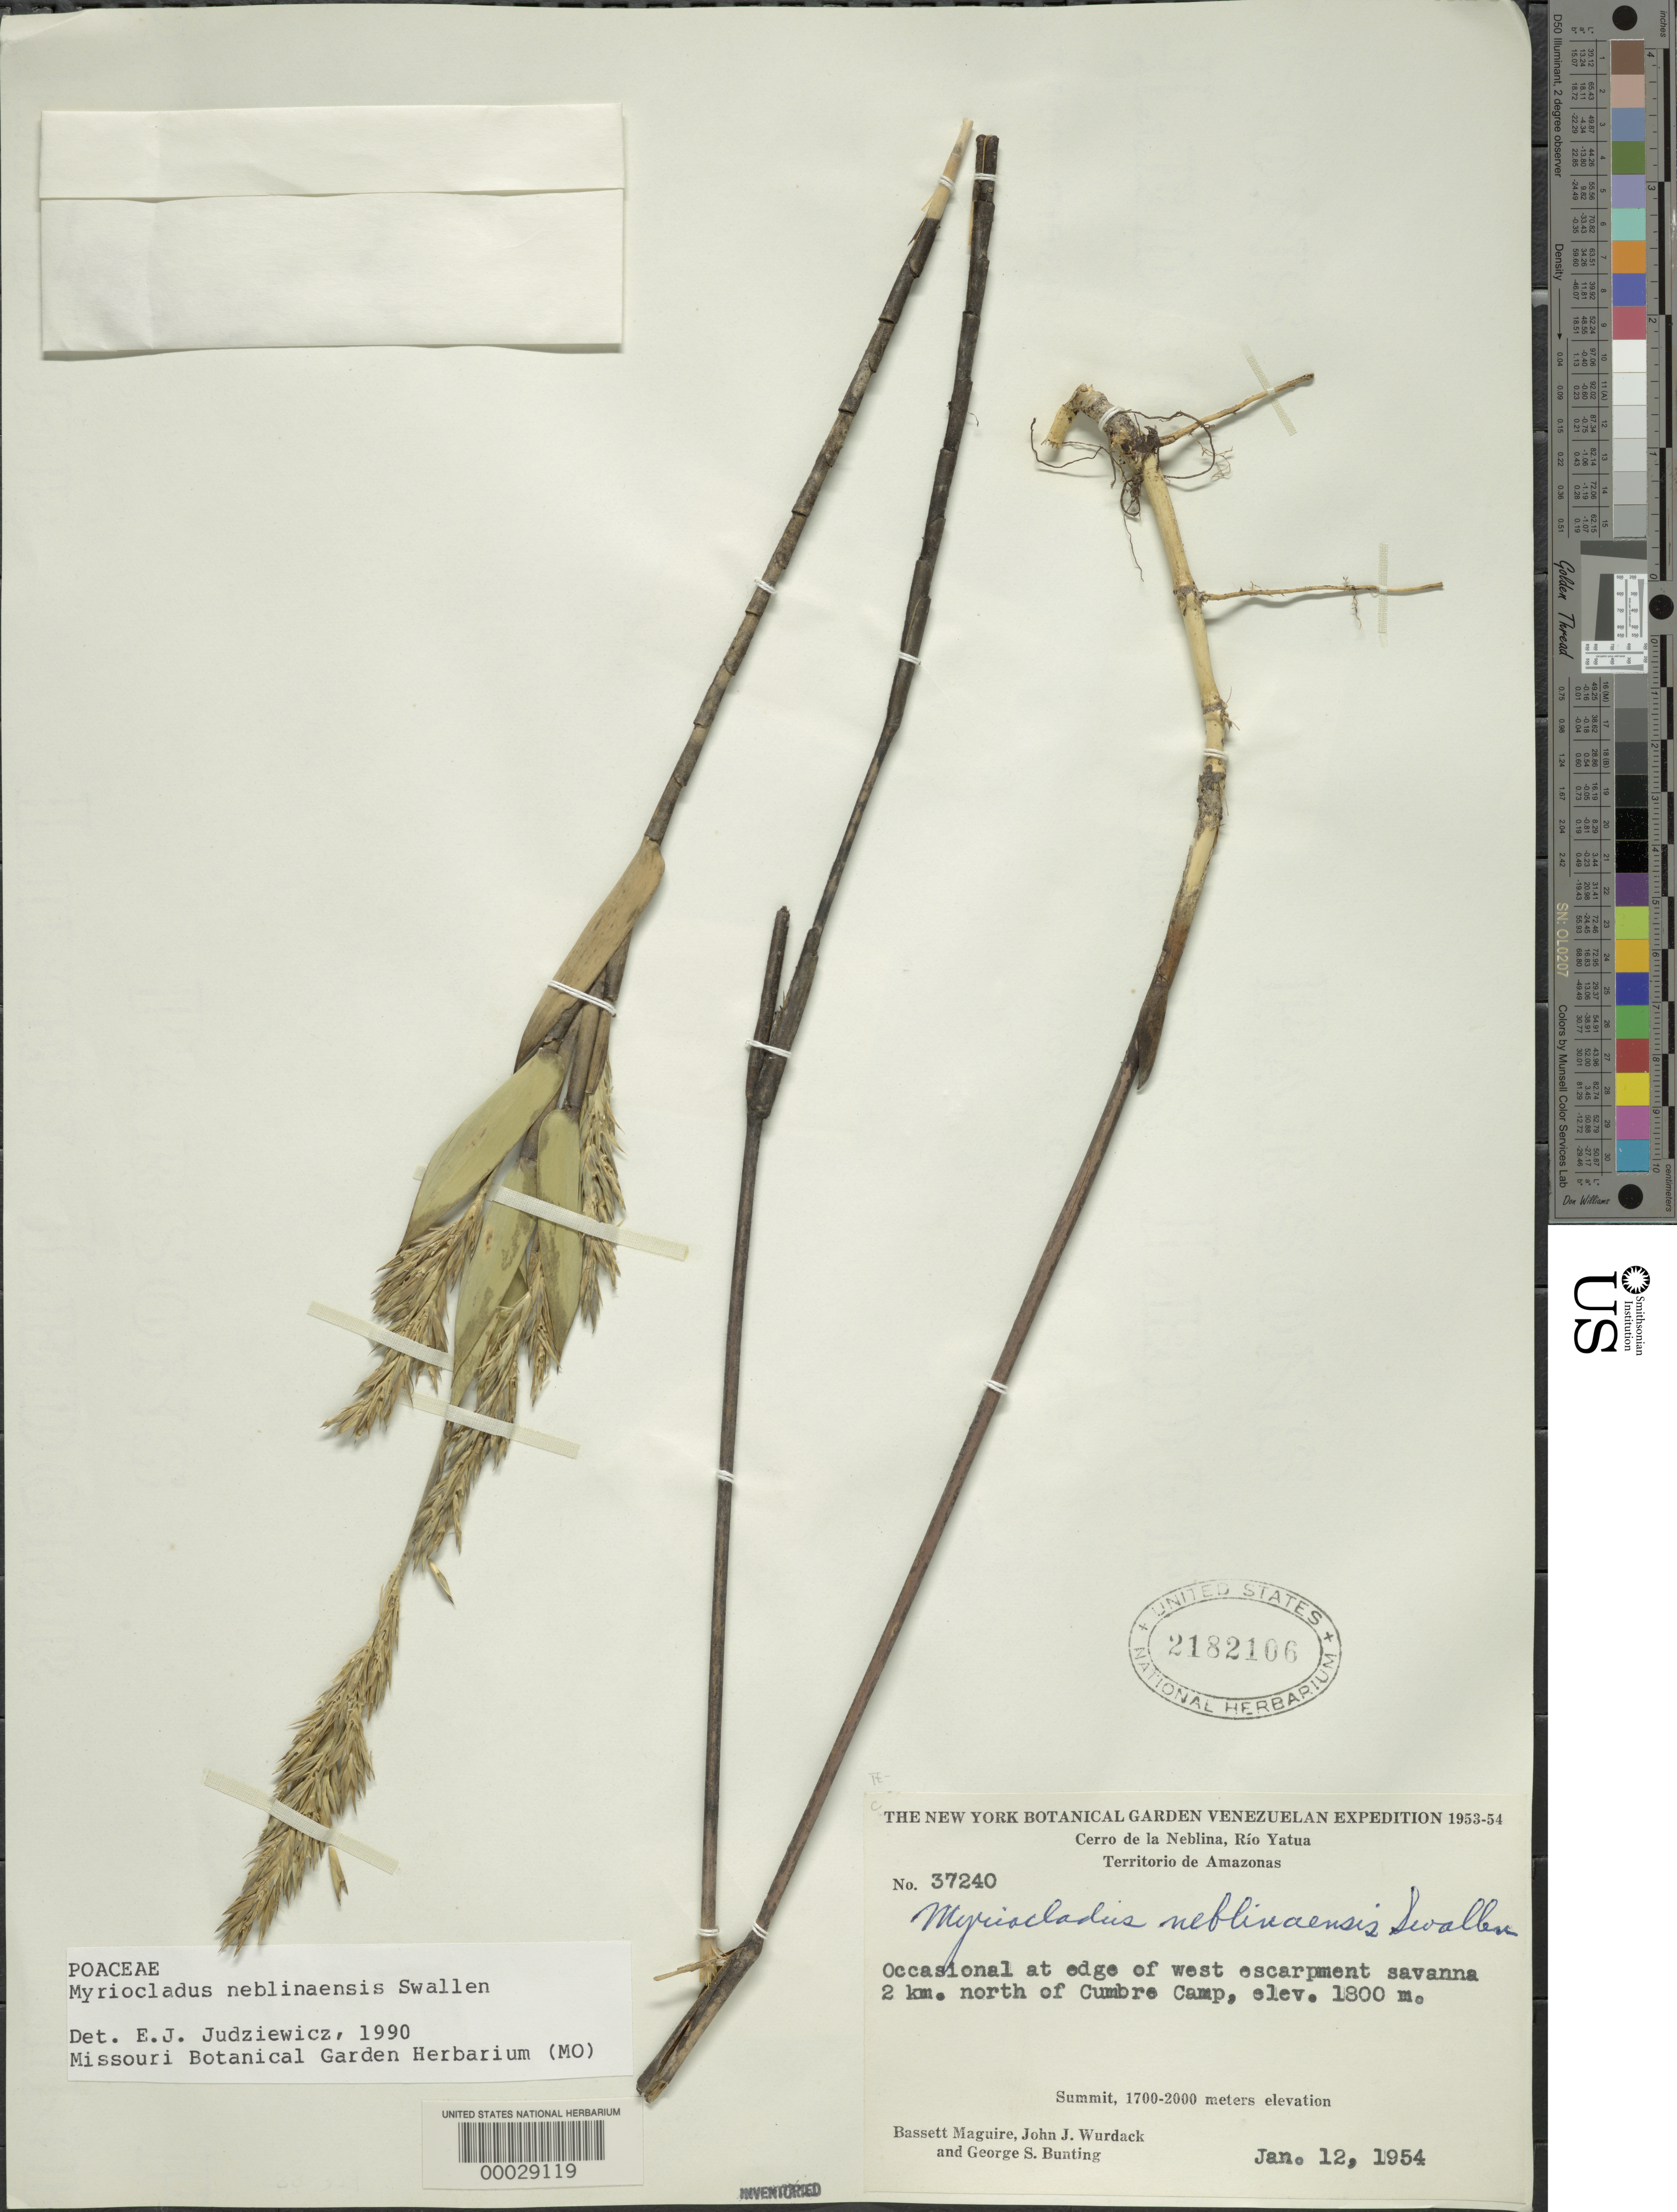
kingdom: Plantae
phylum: Tracheophyta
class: Liliopsida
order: Poales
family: Poaceae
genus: Myriocladus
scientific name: Myriocladus neblinaensis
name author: Swallen in Maguire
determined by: Judziewicz, E. J.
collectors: B. Maguire, J. J. Wurdack & G. S. Bunting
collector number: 37240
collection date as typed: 12 Jan 1954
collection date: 1954-01-12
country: Venezuela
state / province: Amazonas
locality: At edge of w escarpment savanna, 2 km n of cumbre camp; summit, cerro de la neblina, rio yatua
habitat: Edge of escarpment savanna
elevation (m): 1800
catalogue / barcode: US 2182106